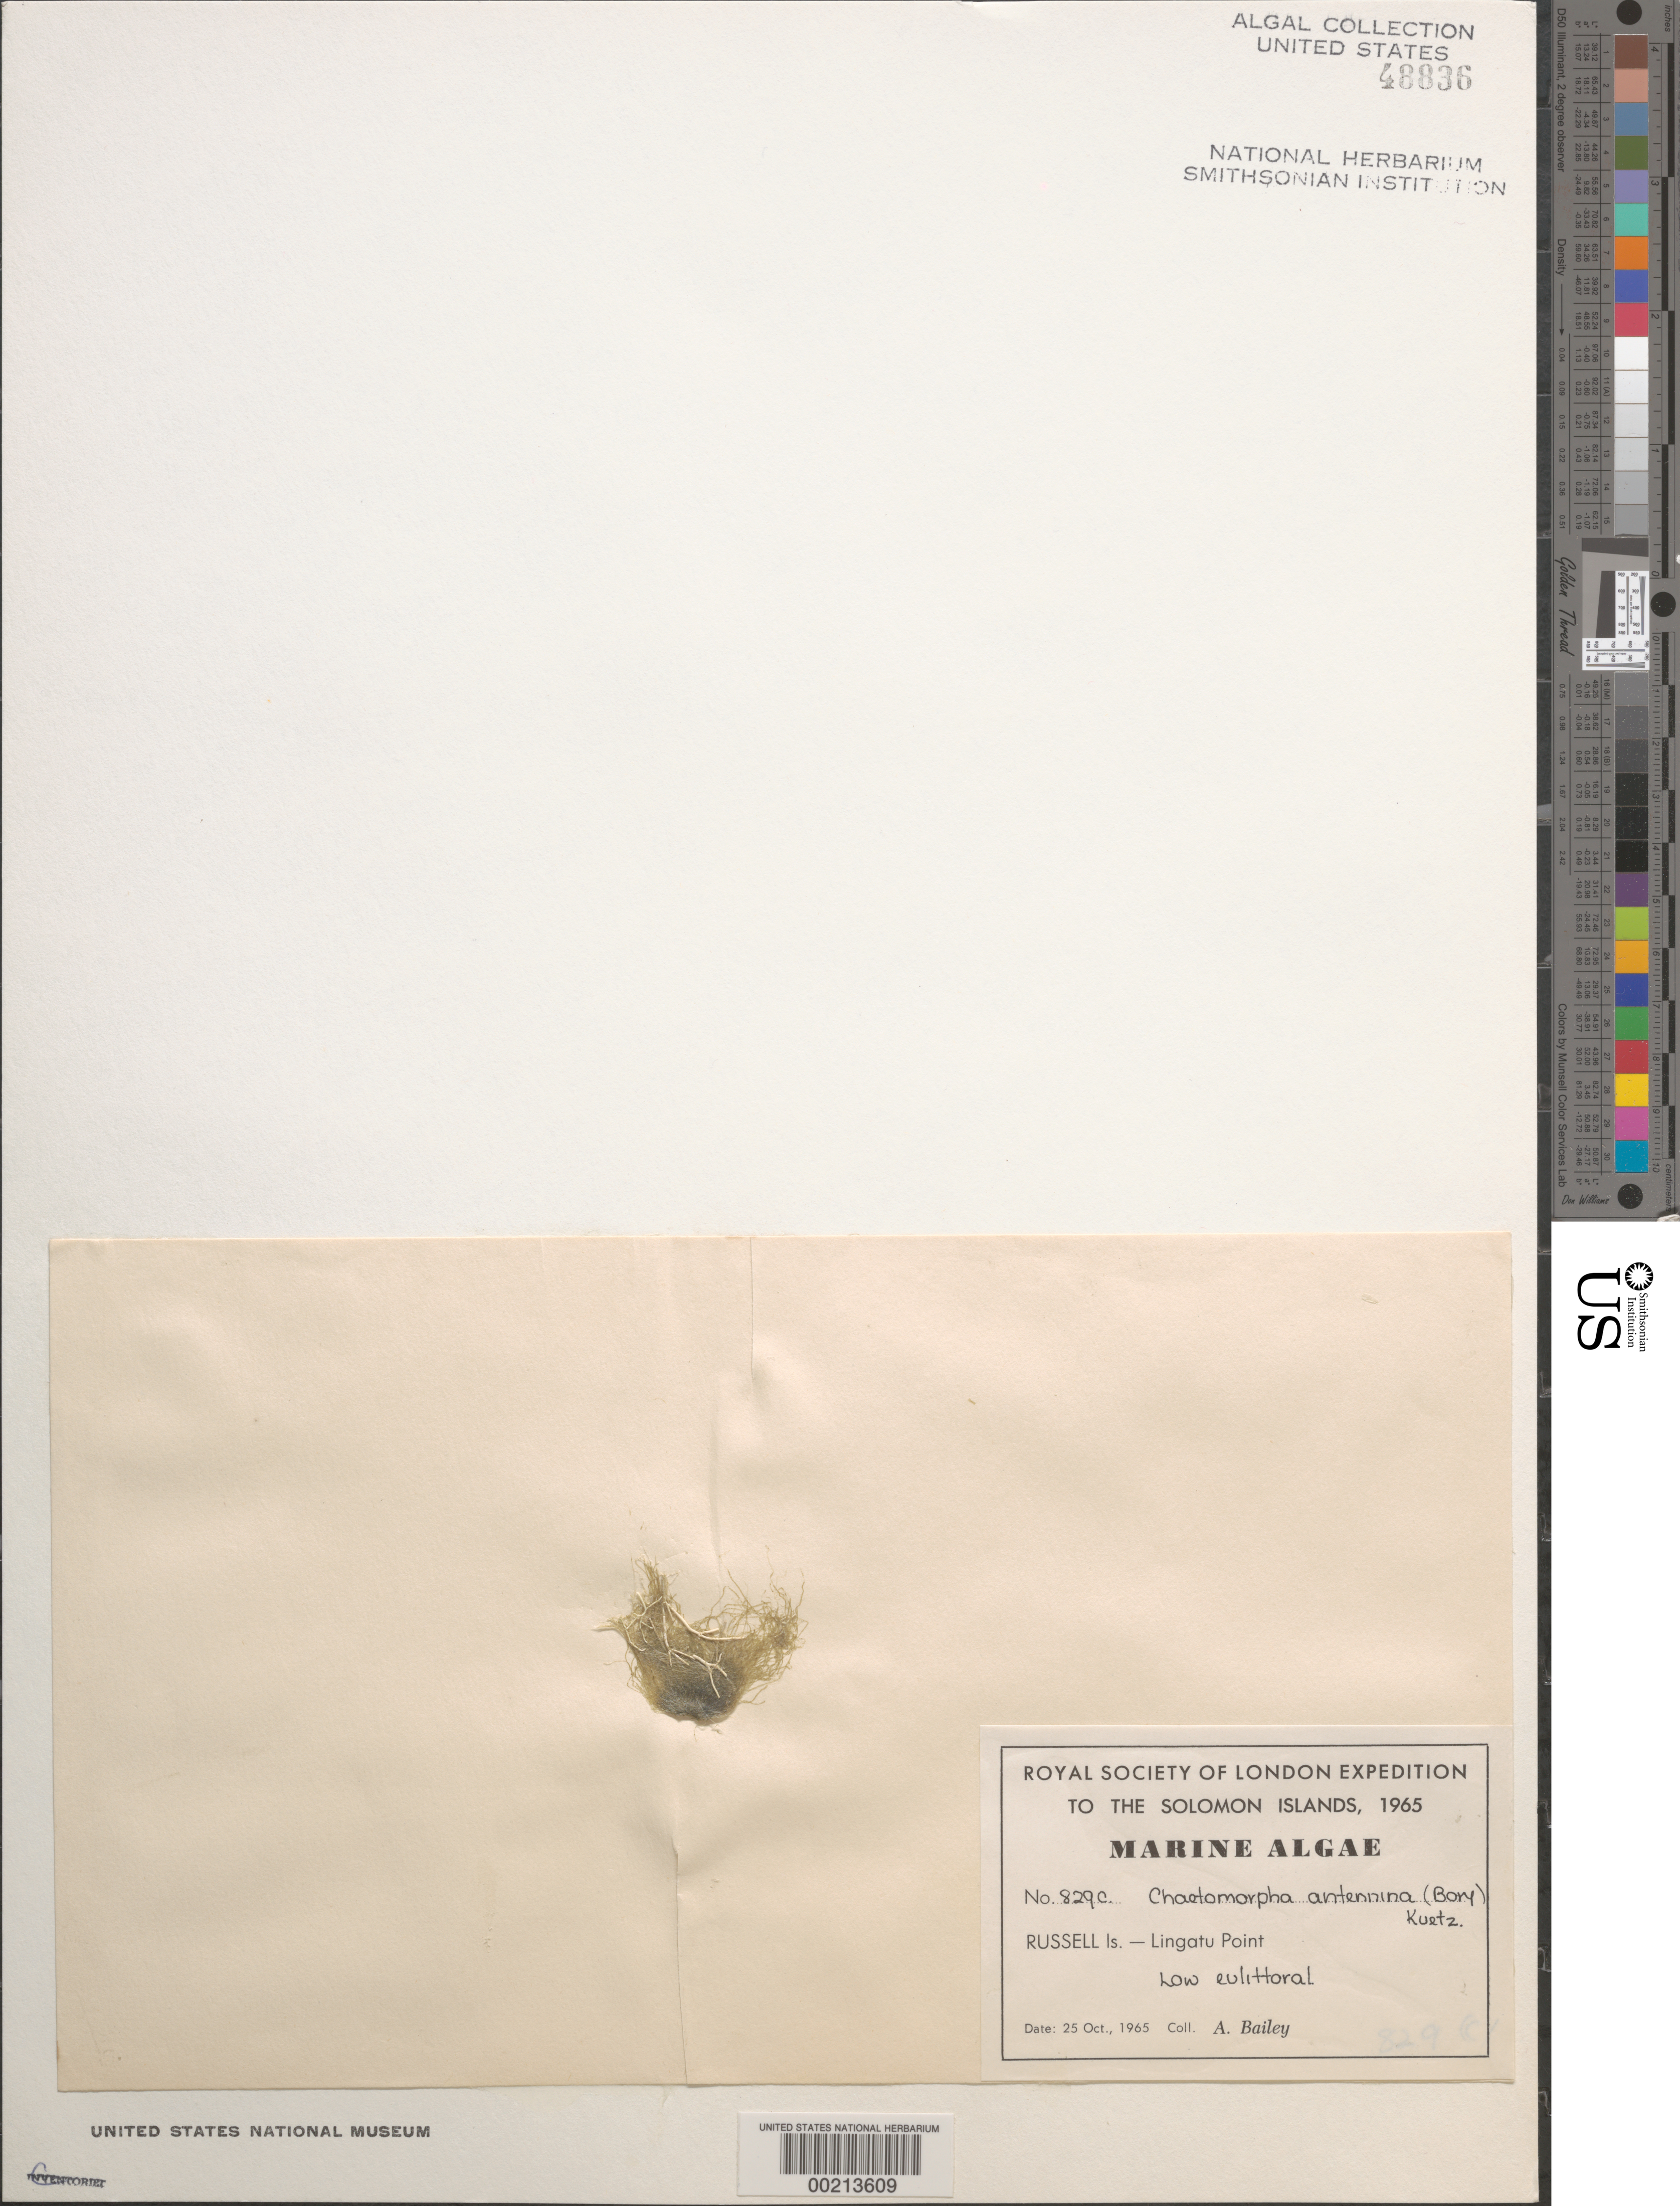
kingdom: Plantae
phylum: Chlorophyta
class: Ulvophyceae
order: Cladophorales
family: Cladophoraceae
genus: Chaetomorpha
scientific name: Chaetomorpha antennina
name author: (Bory) Kütz.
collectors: A. Bailey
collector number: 829c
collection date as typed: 25 Oct 1965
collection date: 1965-10-25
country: Solomon Islands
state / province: Central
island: Mbanika [Banika]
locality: Lingatu Point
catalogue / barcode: US 48836